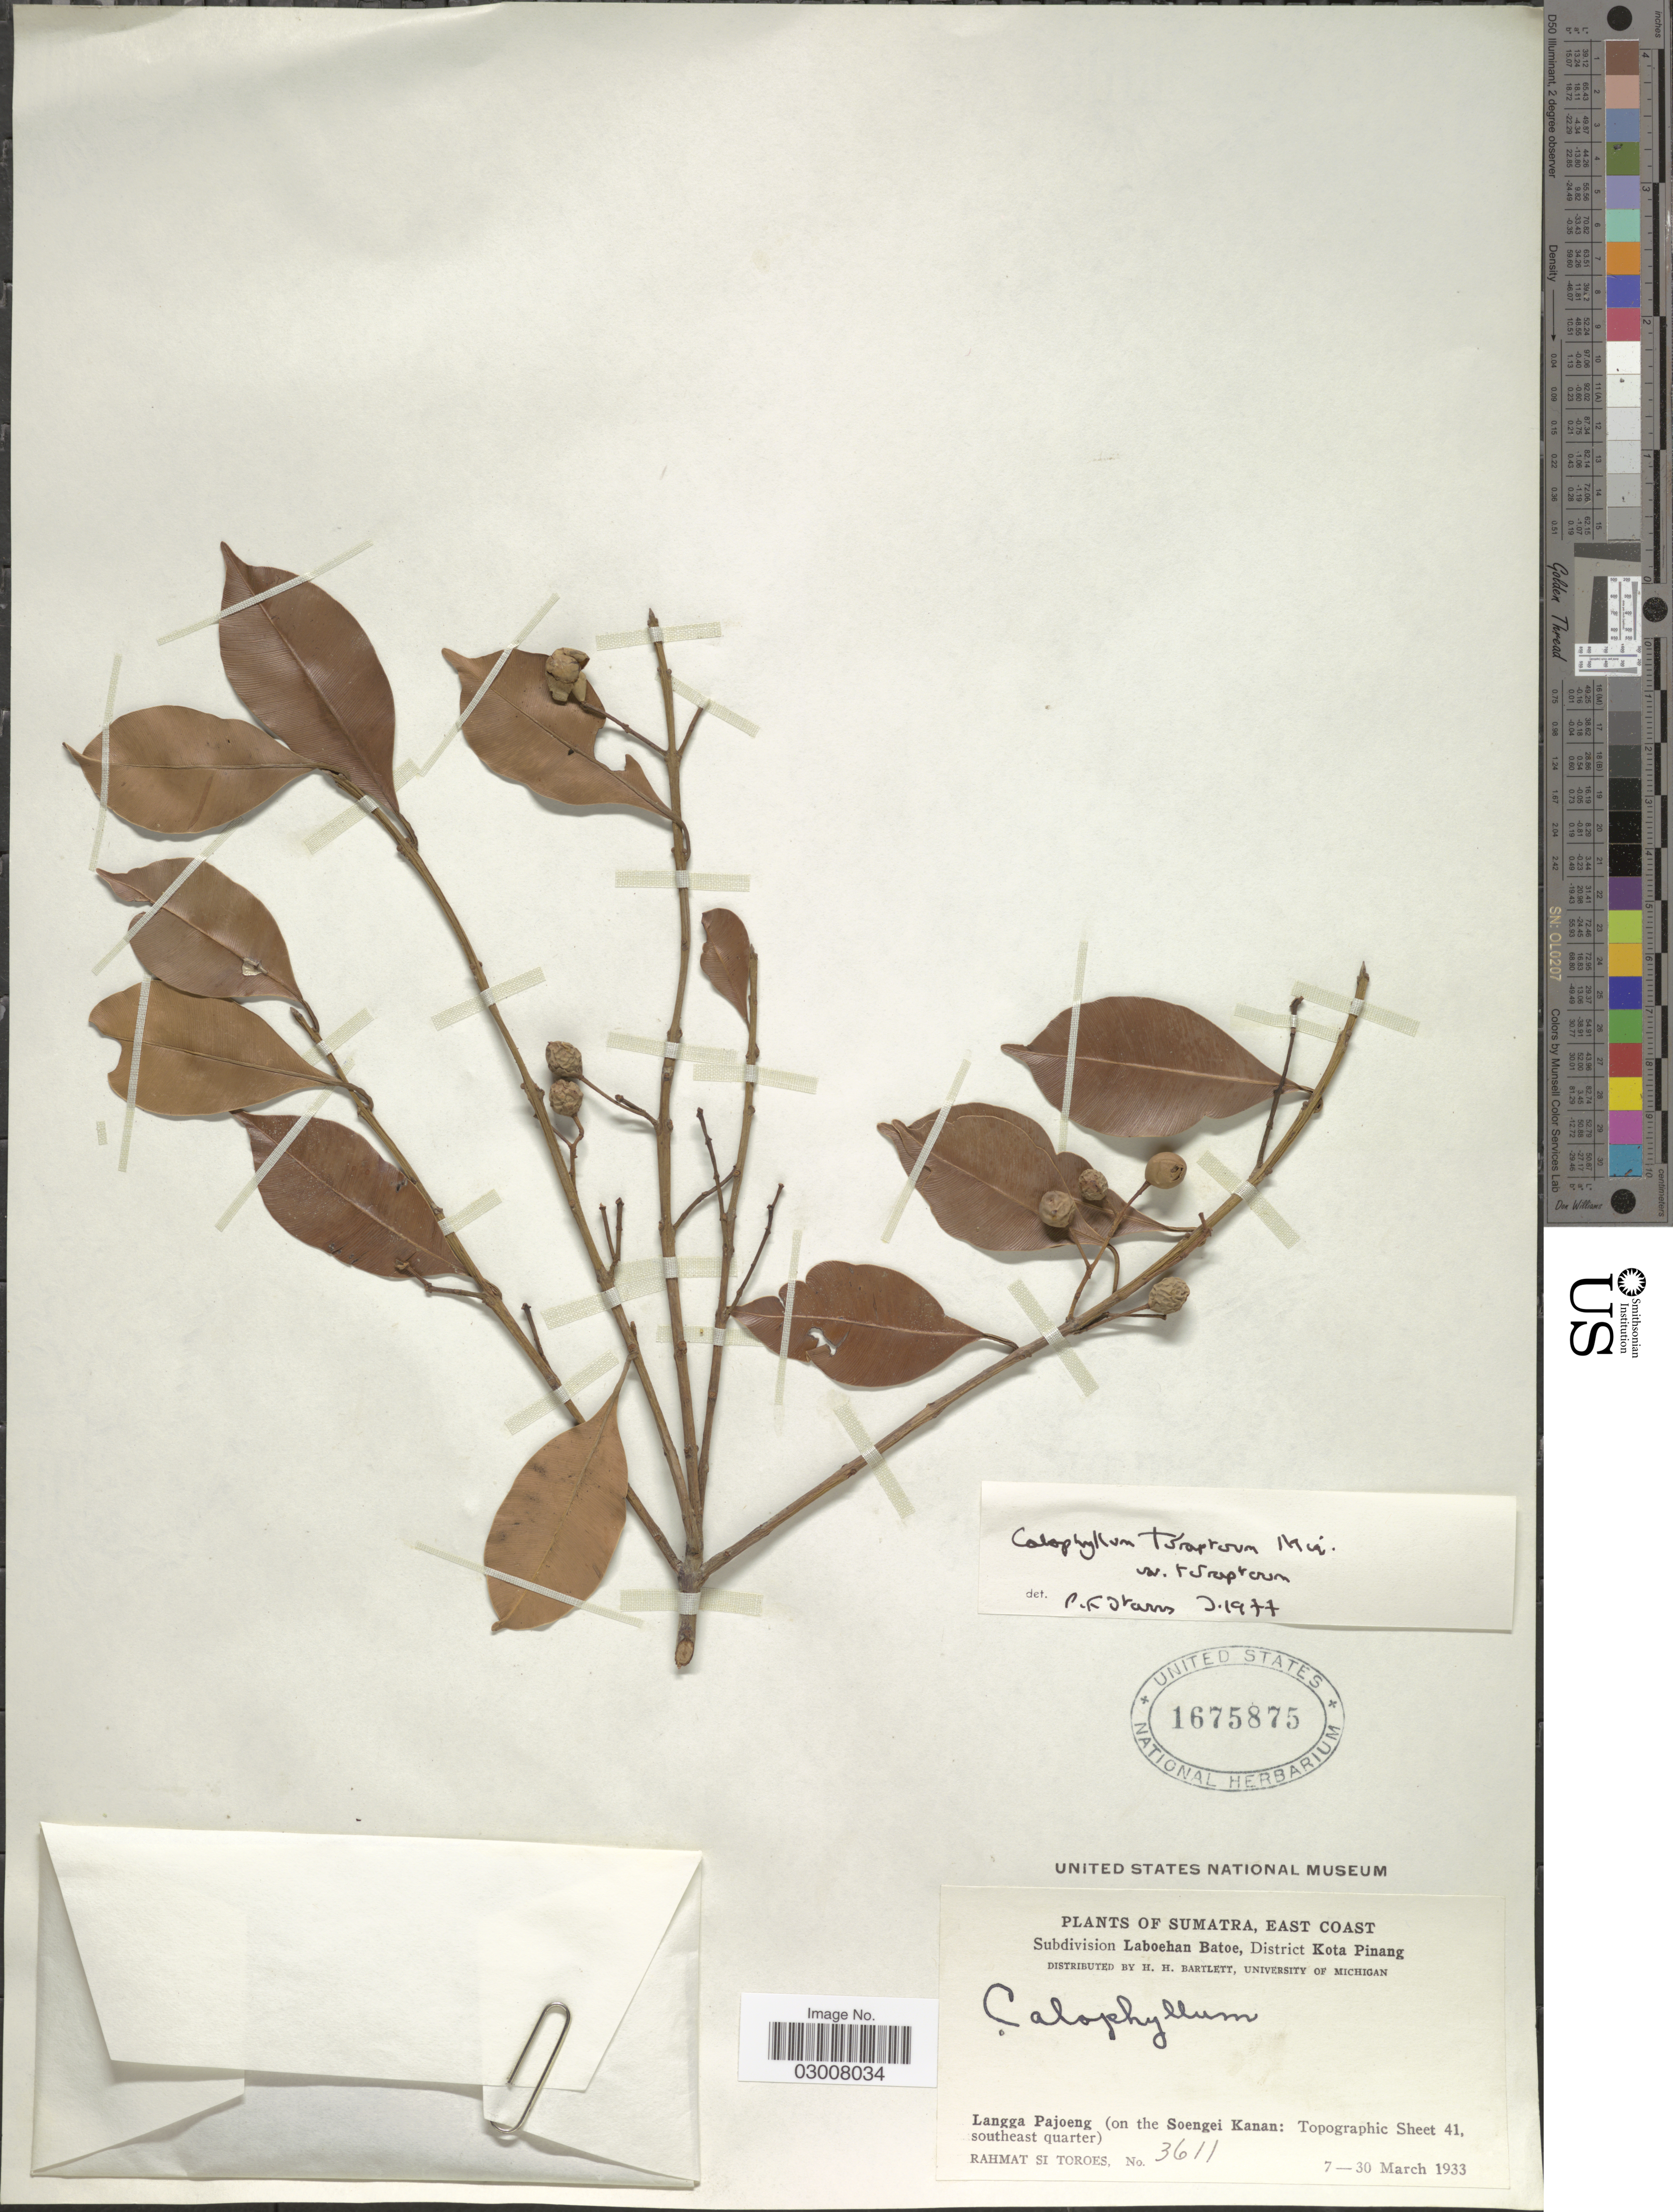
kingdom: Plantae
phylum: Tracheophyta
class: Magnoliopsida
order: Malpighiales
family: Calophyllaceae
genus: Calophyllum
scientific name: Calophyllum tetrapterum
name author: Miq.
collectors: Rahmat Si Boeea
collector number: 3611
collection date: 1933-03-07/1933-03-30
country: Indonesia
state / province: Sumatra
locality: East Coast, Subdivision Laboehan Batoe, District Kota Pinang, Langga Pajoeng (on the Soengei Kanan: Topographic Sheet 41, southeast quarter).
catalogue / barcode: US 1675875